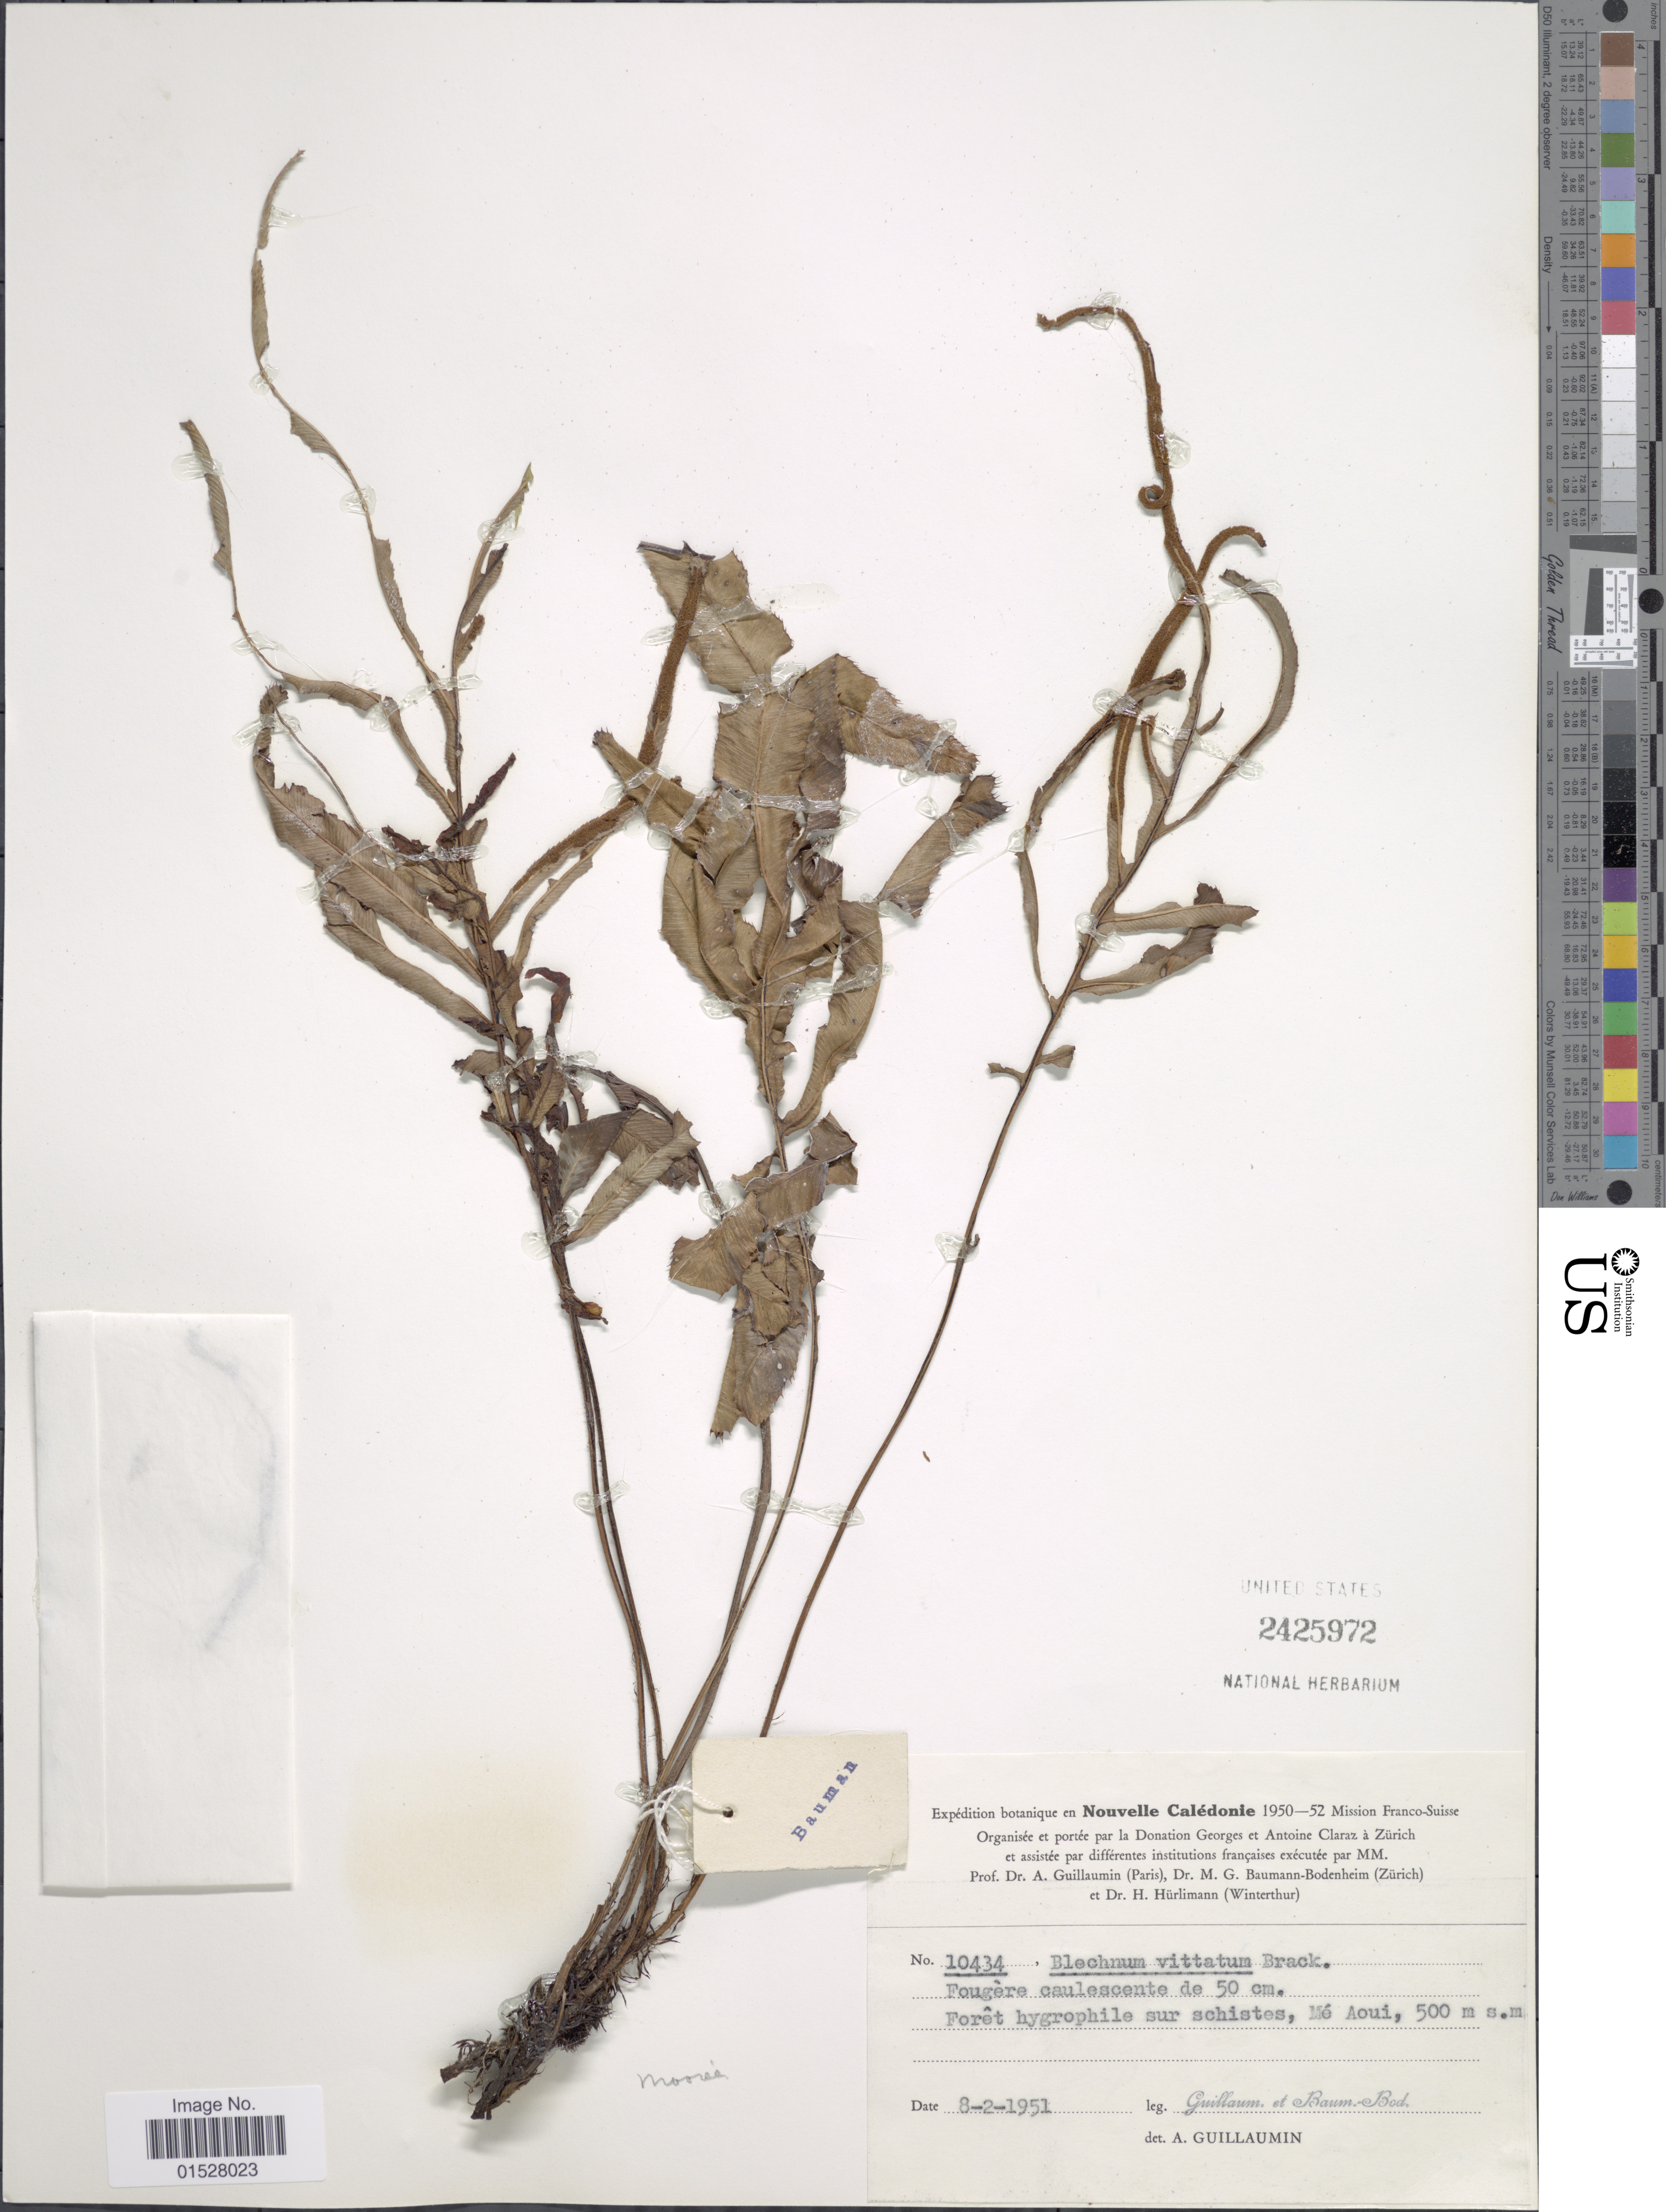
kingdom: Plantae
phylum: Tracheophyta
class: Polypodiopsida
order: Polypodiales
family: Blechnaceae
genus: Blechnum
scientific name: Blechnum moorei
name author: C. Chr.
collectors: A. Guillaumin & M. G. Baumann-Bodenheim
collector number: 10434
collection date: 1951-02-08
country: New Caledonia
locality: Foret hygrophile sur schistes, Mé Aoui.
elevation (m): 500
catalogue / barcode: US 2425972